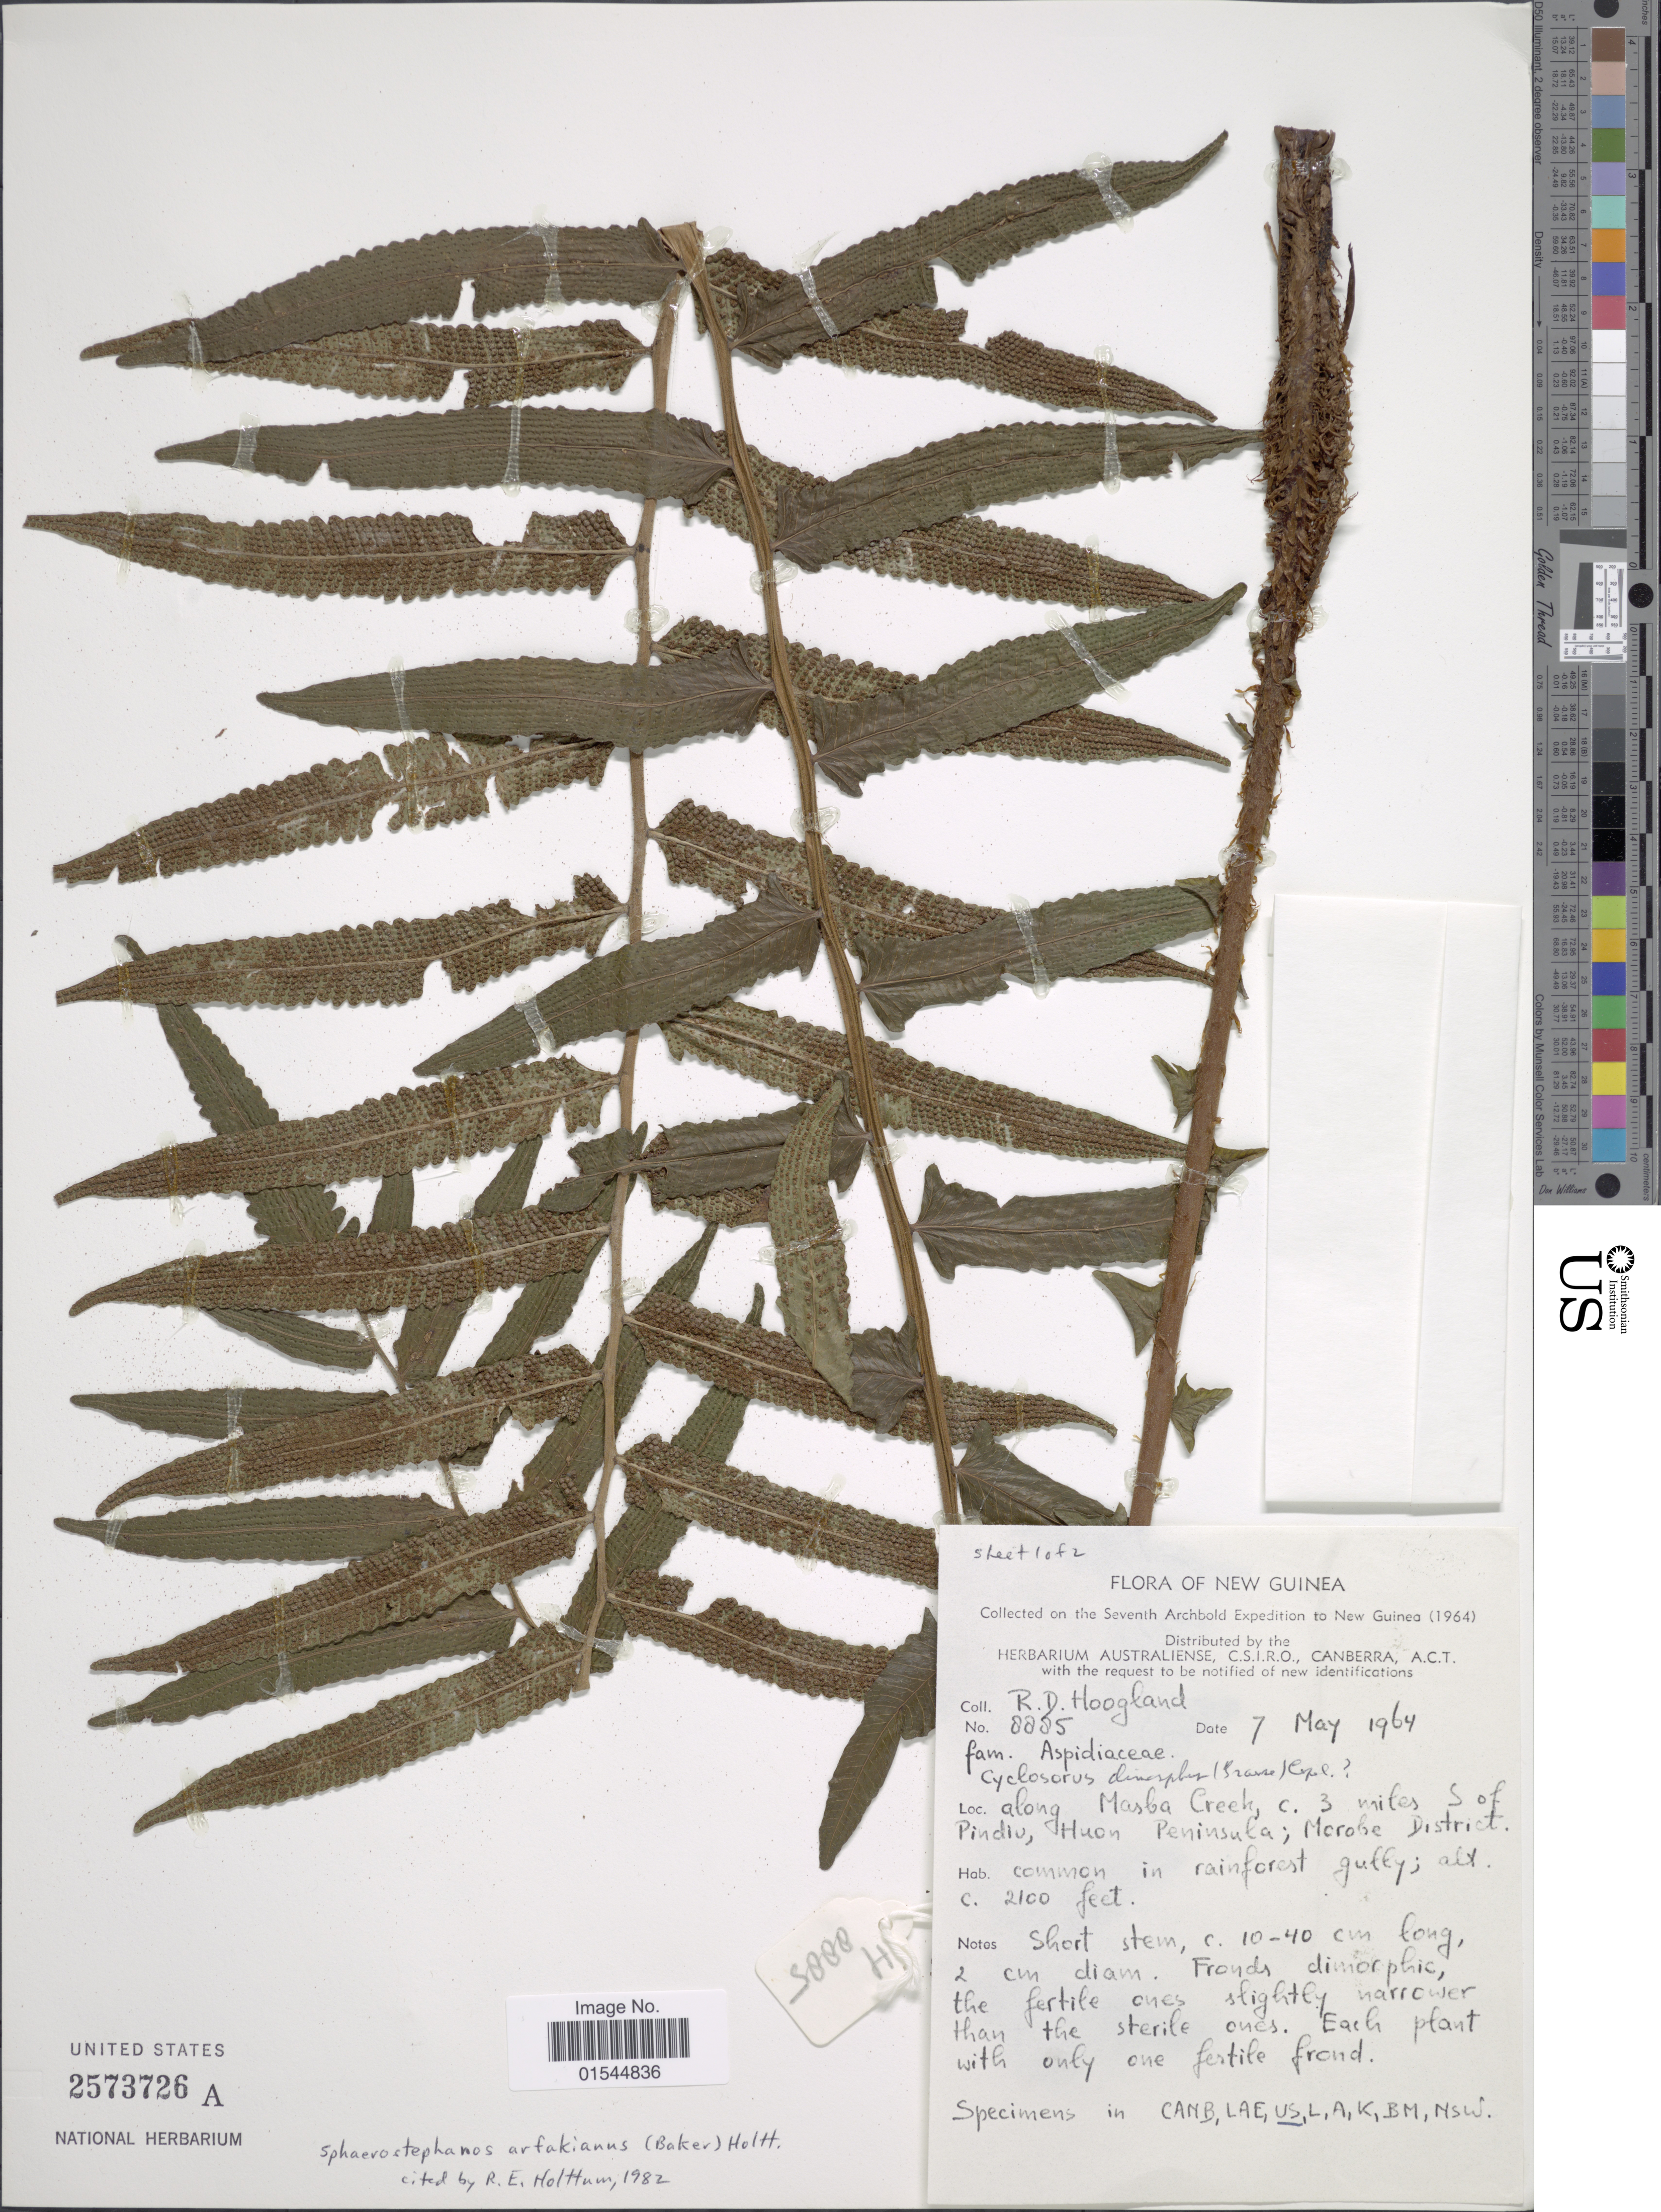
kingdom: Plantae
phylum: Tracheophyta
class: Polypodiopsida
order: Polypodiales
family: Thelypteridaceae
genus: Sphaerostephanos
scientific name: Sphaerostephanos arfakianus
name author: (Baker) Holttum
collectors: R. D. Hoogland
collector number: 8885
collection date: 1964-05-07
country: Papua New Guinea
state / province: Morobe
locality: New Guinea, along Masba Creek, c. 3 miles S of Pindio, Huon Peninsula; Morobe District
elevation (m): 640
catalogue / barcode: US 2573726A